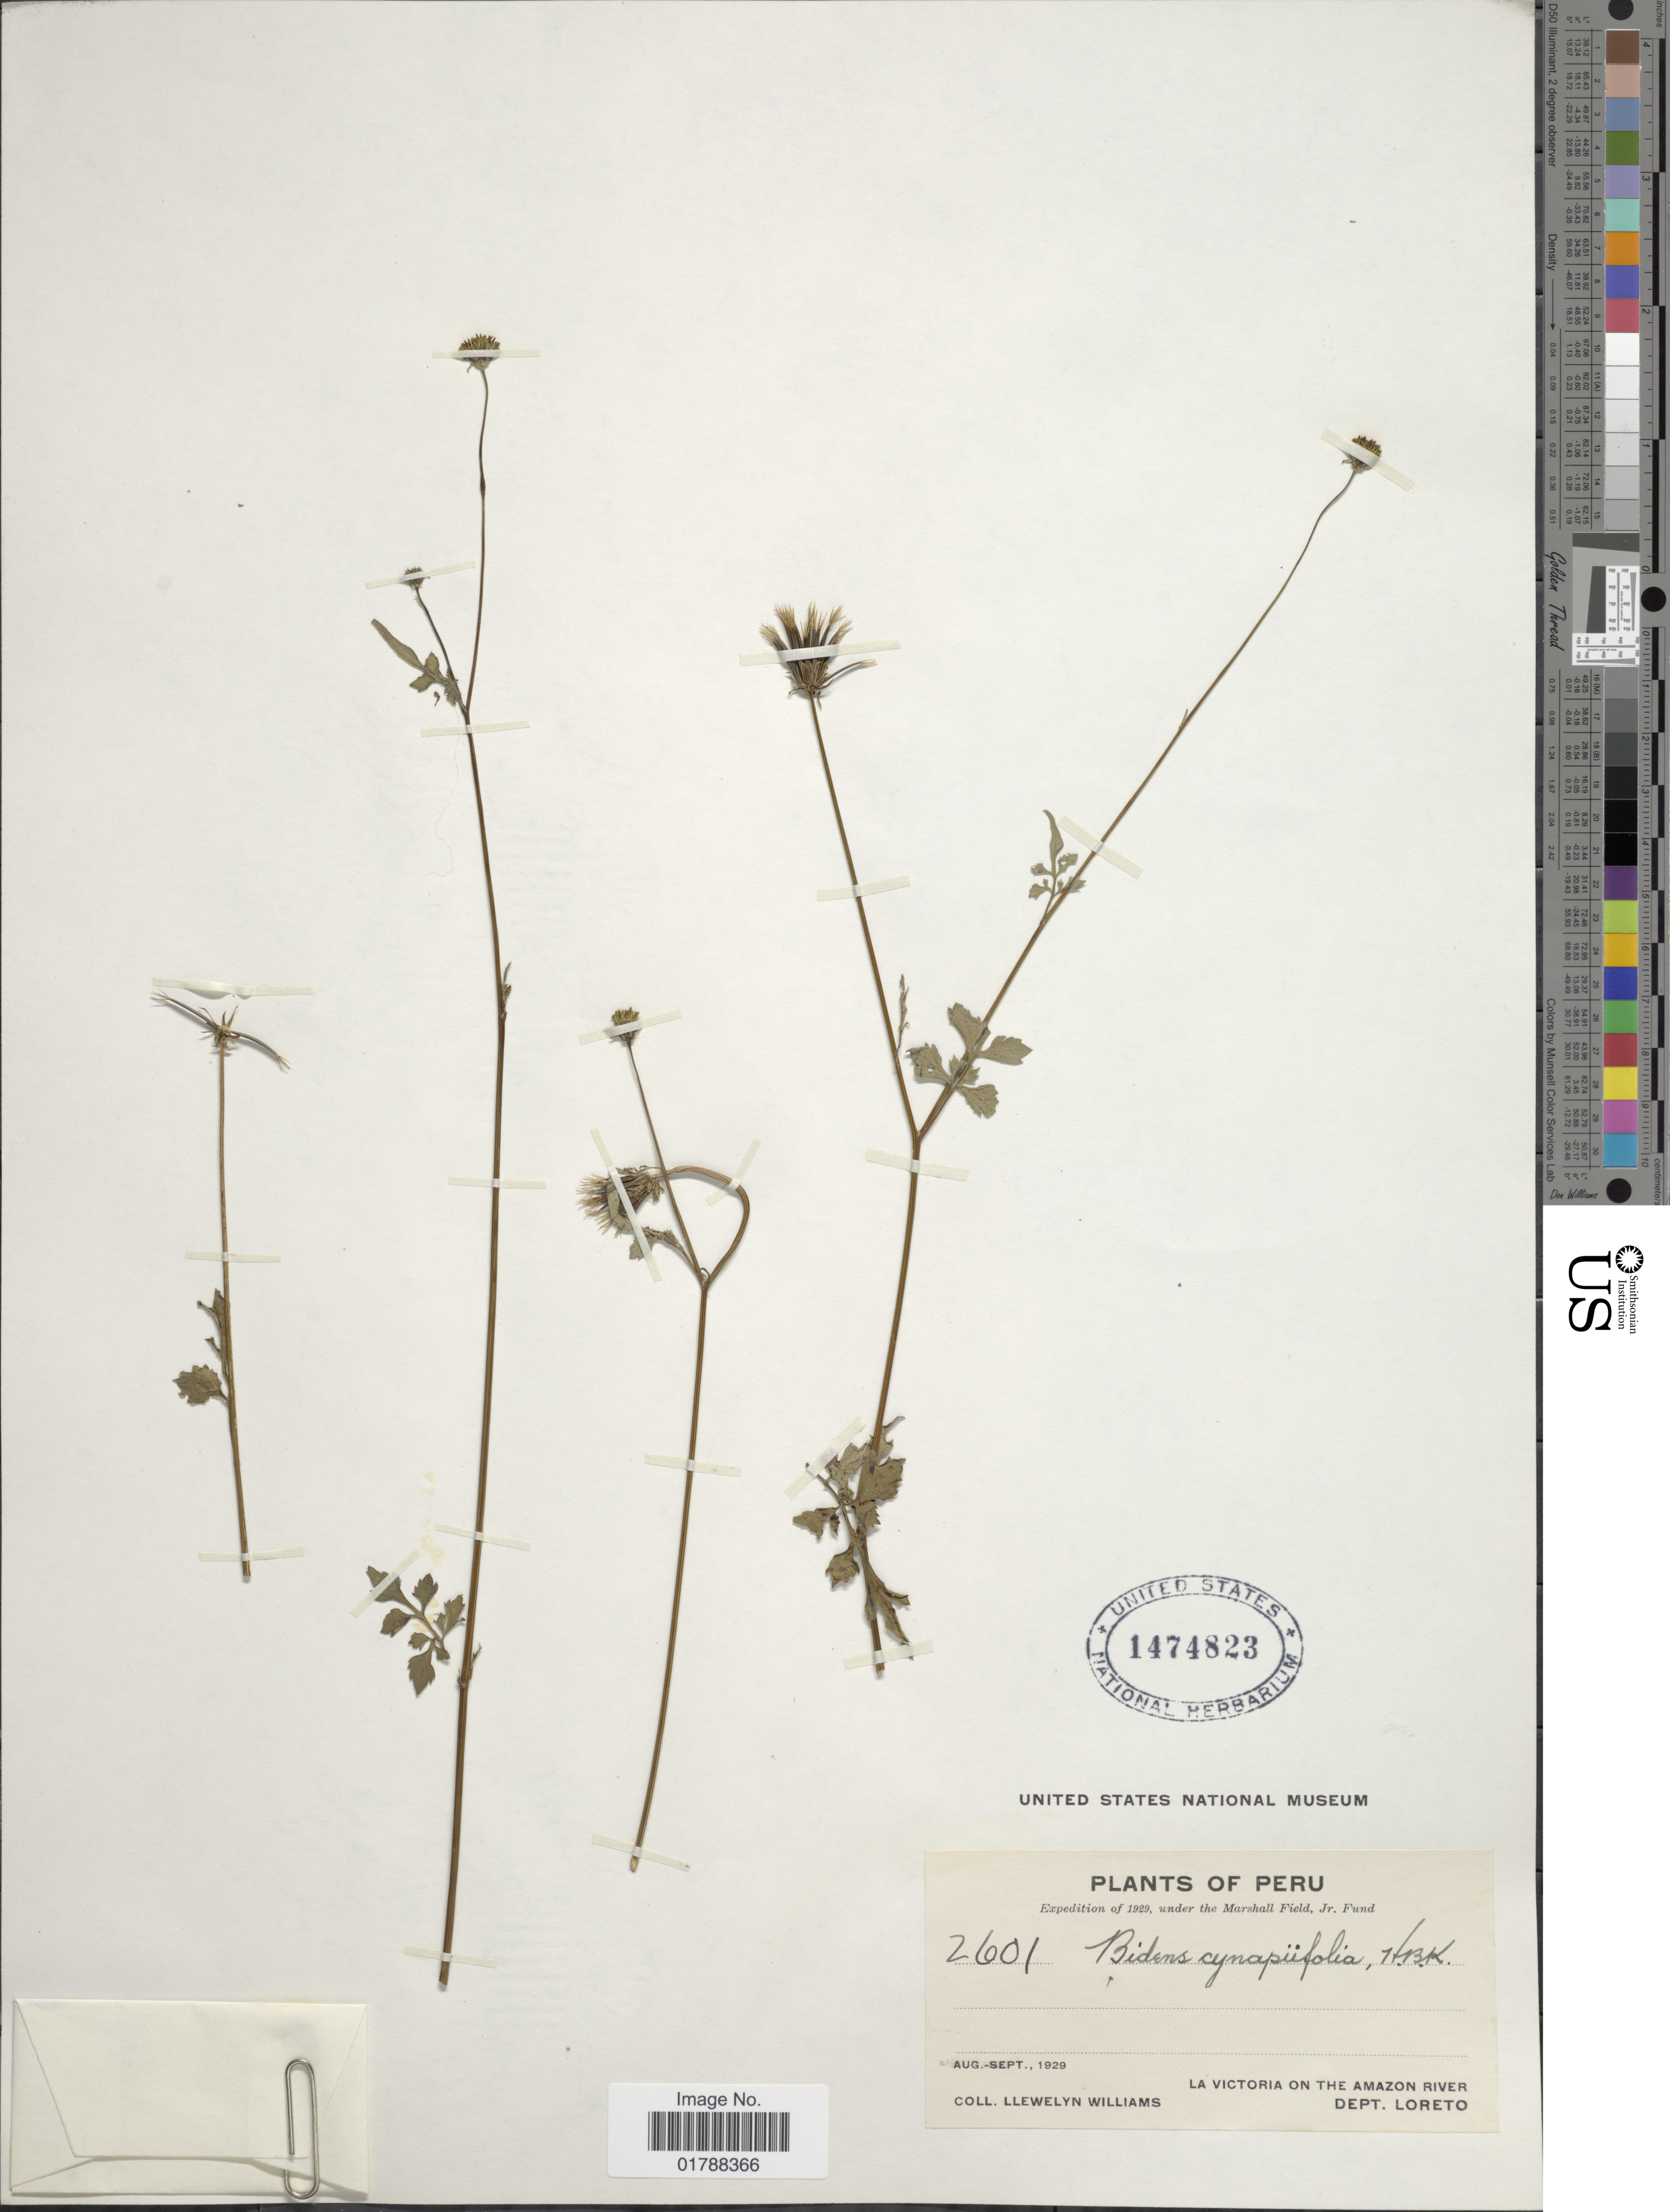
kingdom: Plantae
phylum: Tracheophyta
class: Magnoliopsida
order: Asterales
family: Asteraceae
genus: Bidens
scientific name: Bidens cynapiifolia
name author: Kunth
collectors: Ll. Williams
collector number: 2601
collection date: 1929-08/1929-09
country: Peru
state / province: Loreto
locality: La Victoria on the Amazon River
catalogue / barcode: US 1474823